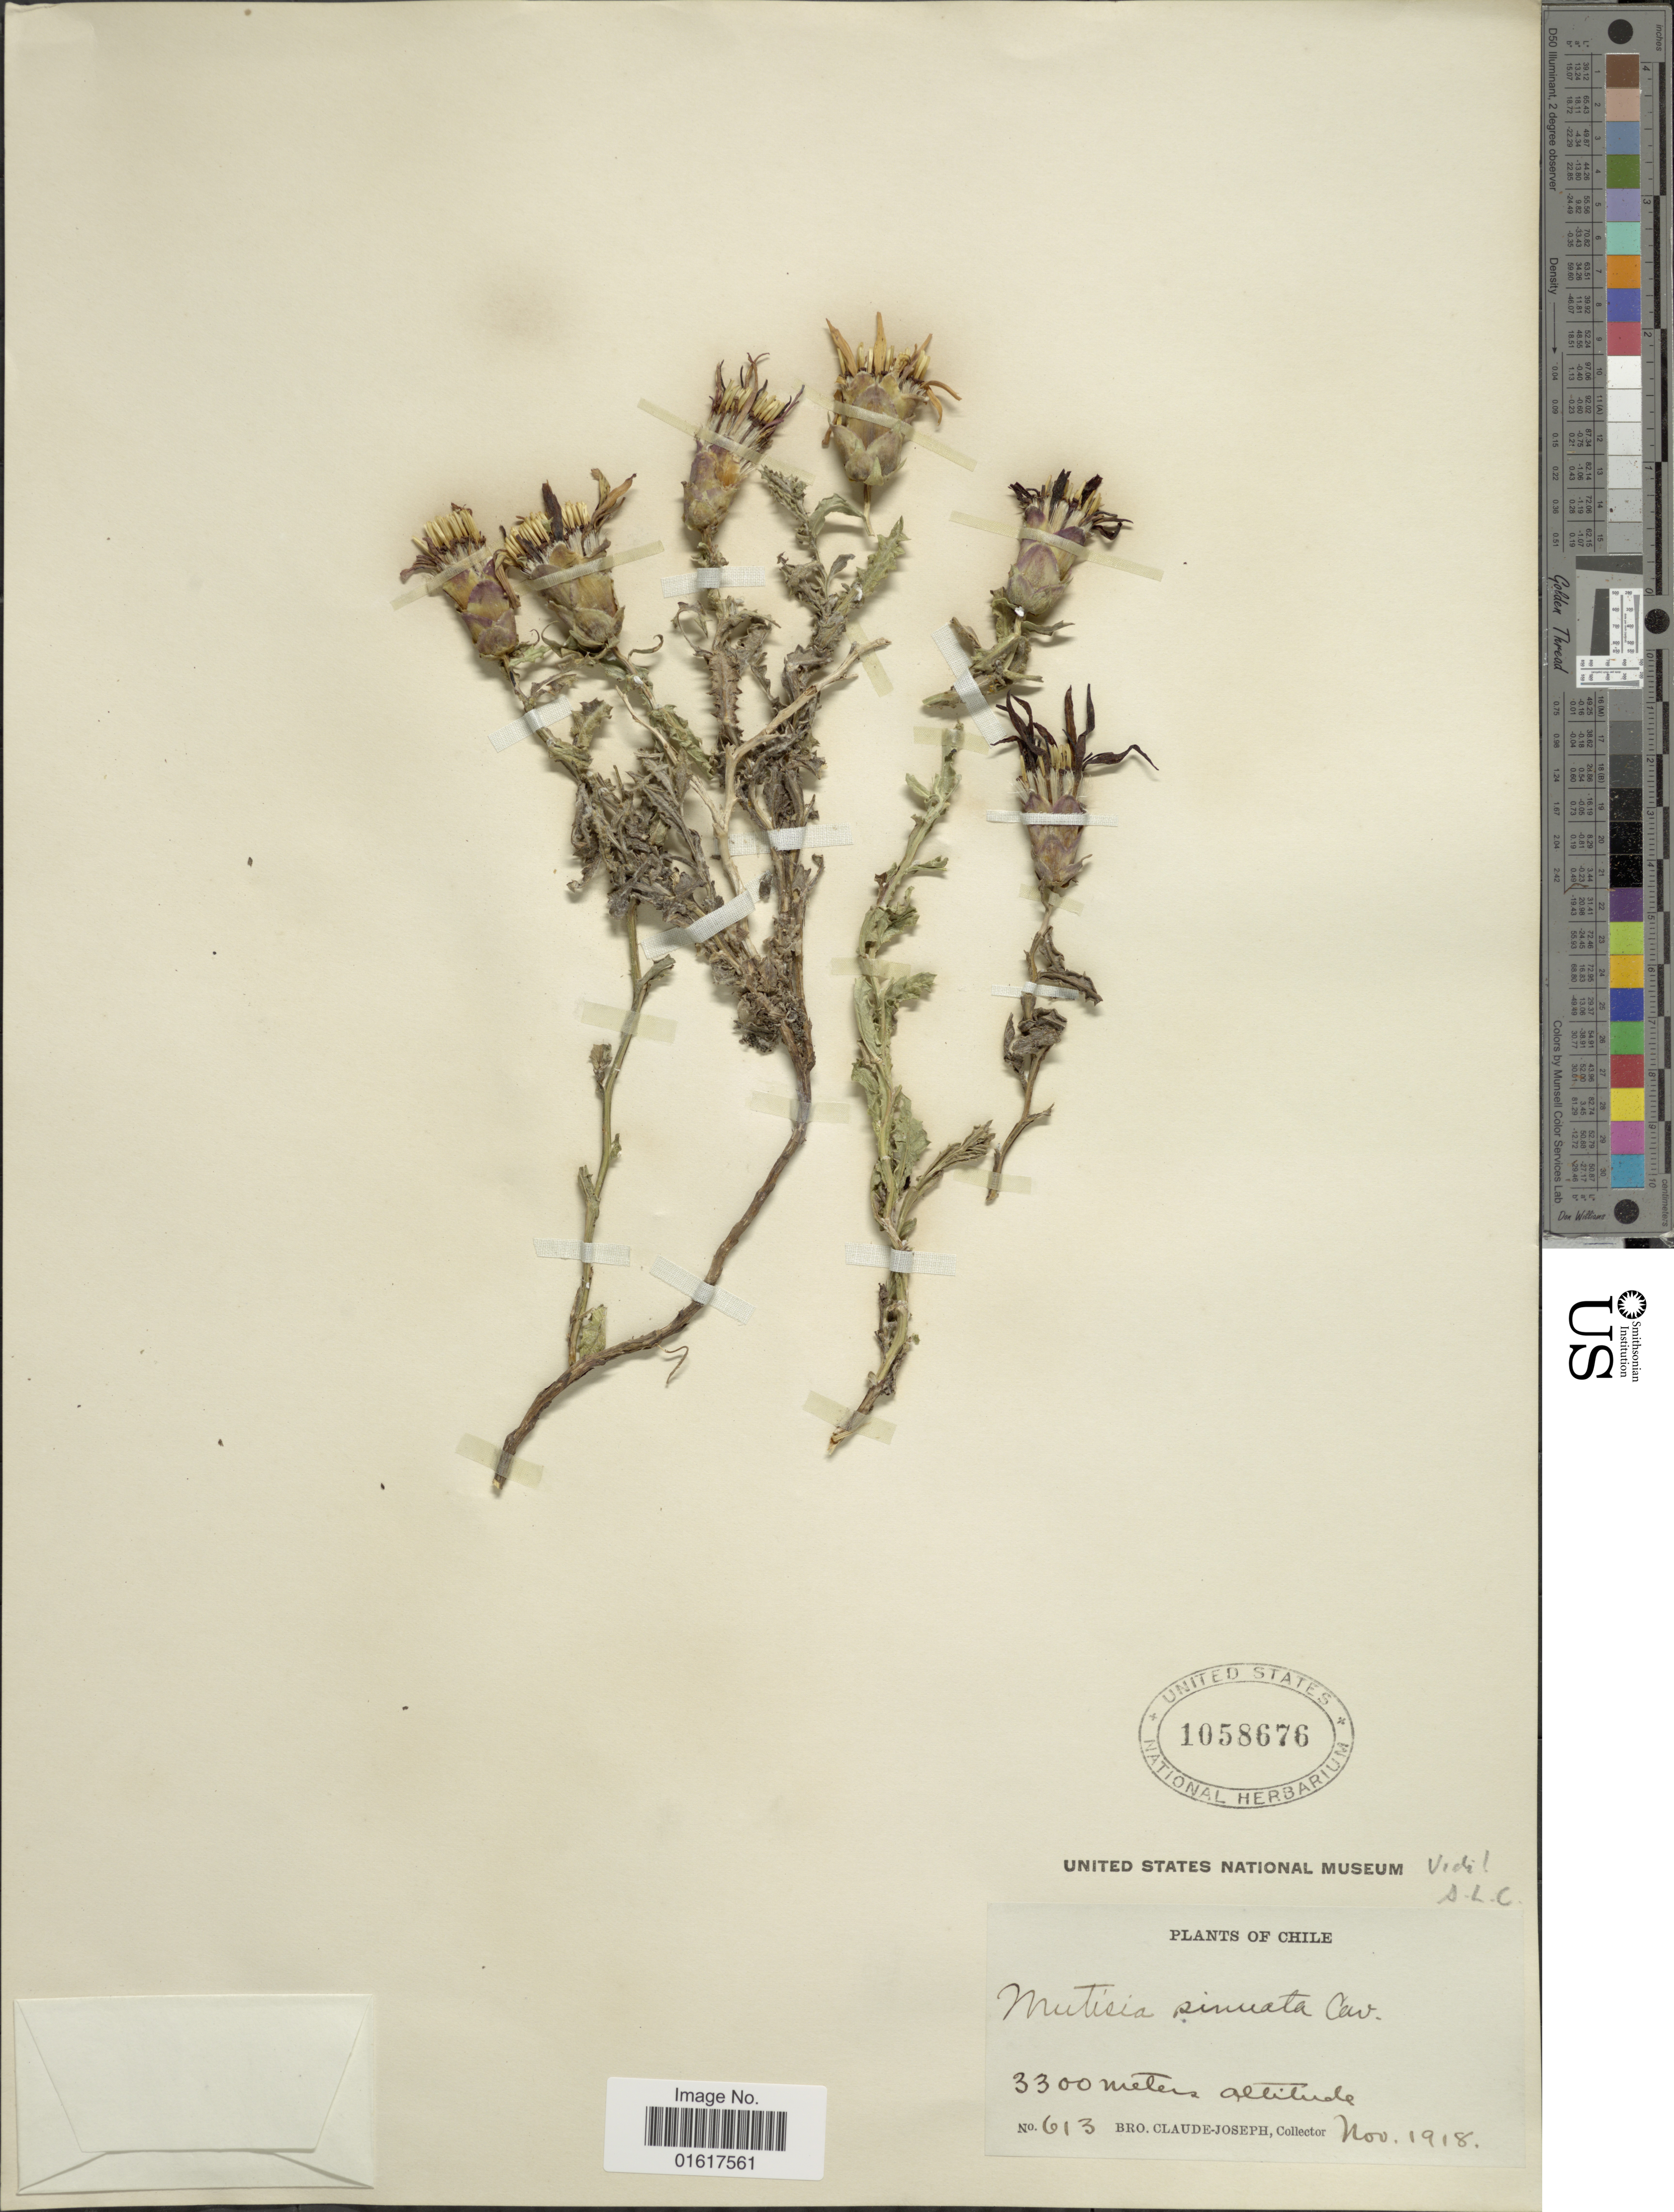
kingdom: Plantae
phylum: Tracheophyta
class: Magnoliopsida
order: Asterales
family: Asteraceae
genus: Mutisia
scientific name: Mutisia sinuata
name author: Cav.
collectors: Bro. Claude-Joseph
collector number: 613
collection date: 1918-11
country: Chile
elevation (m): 3300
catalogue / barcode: US 1058676